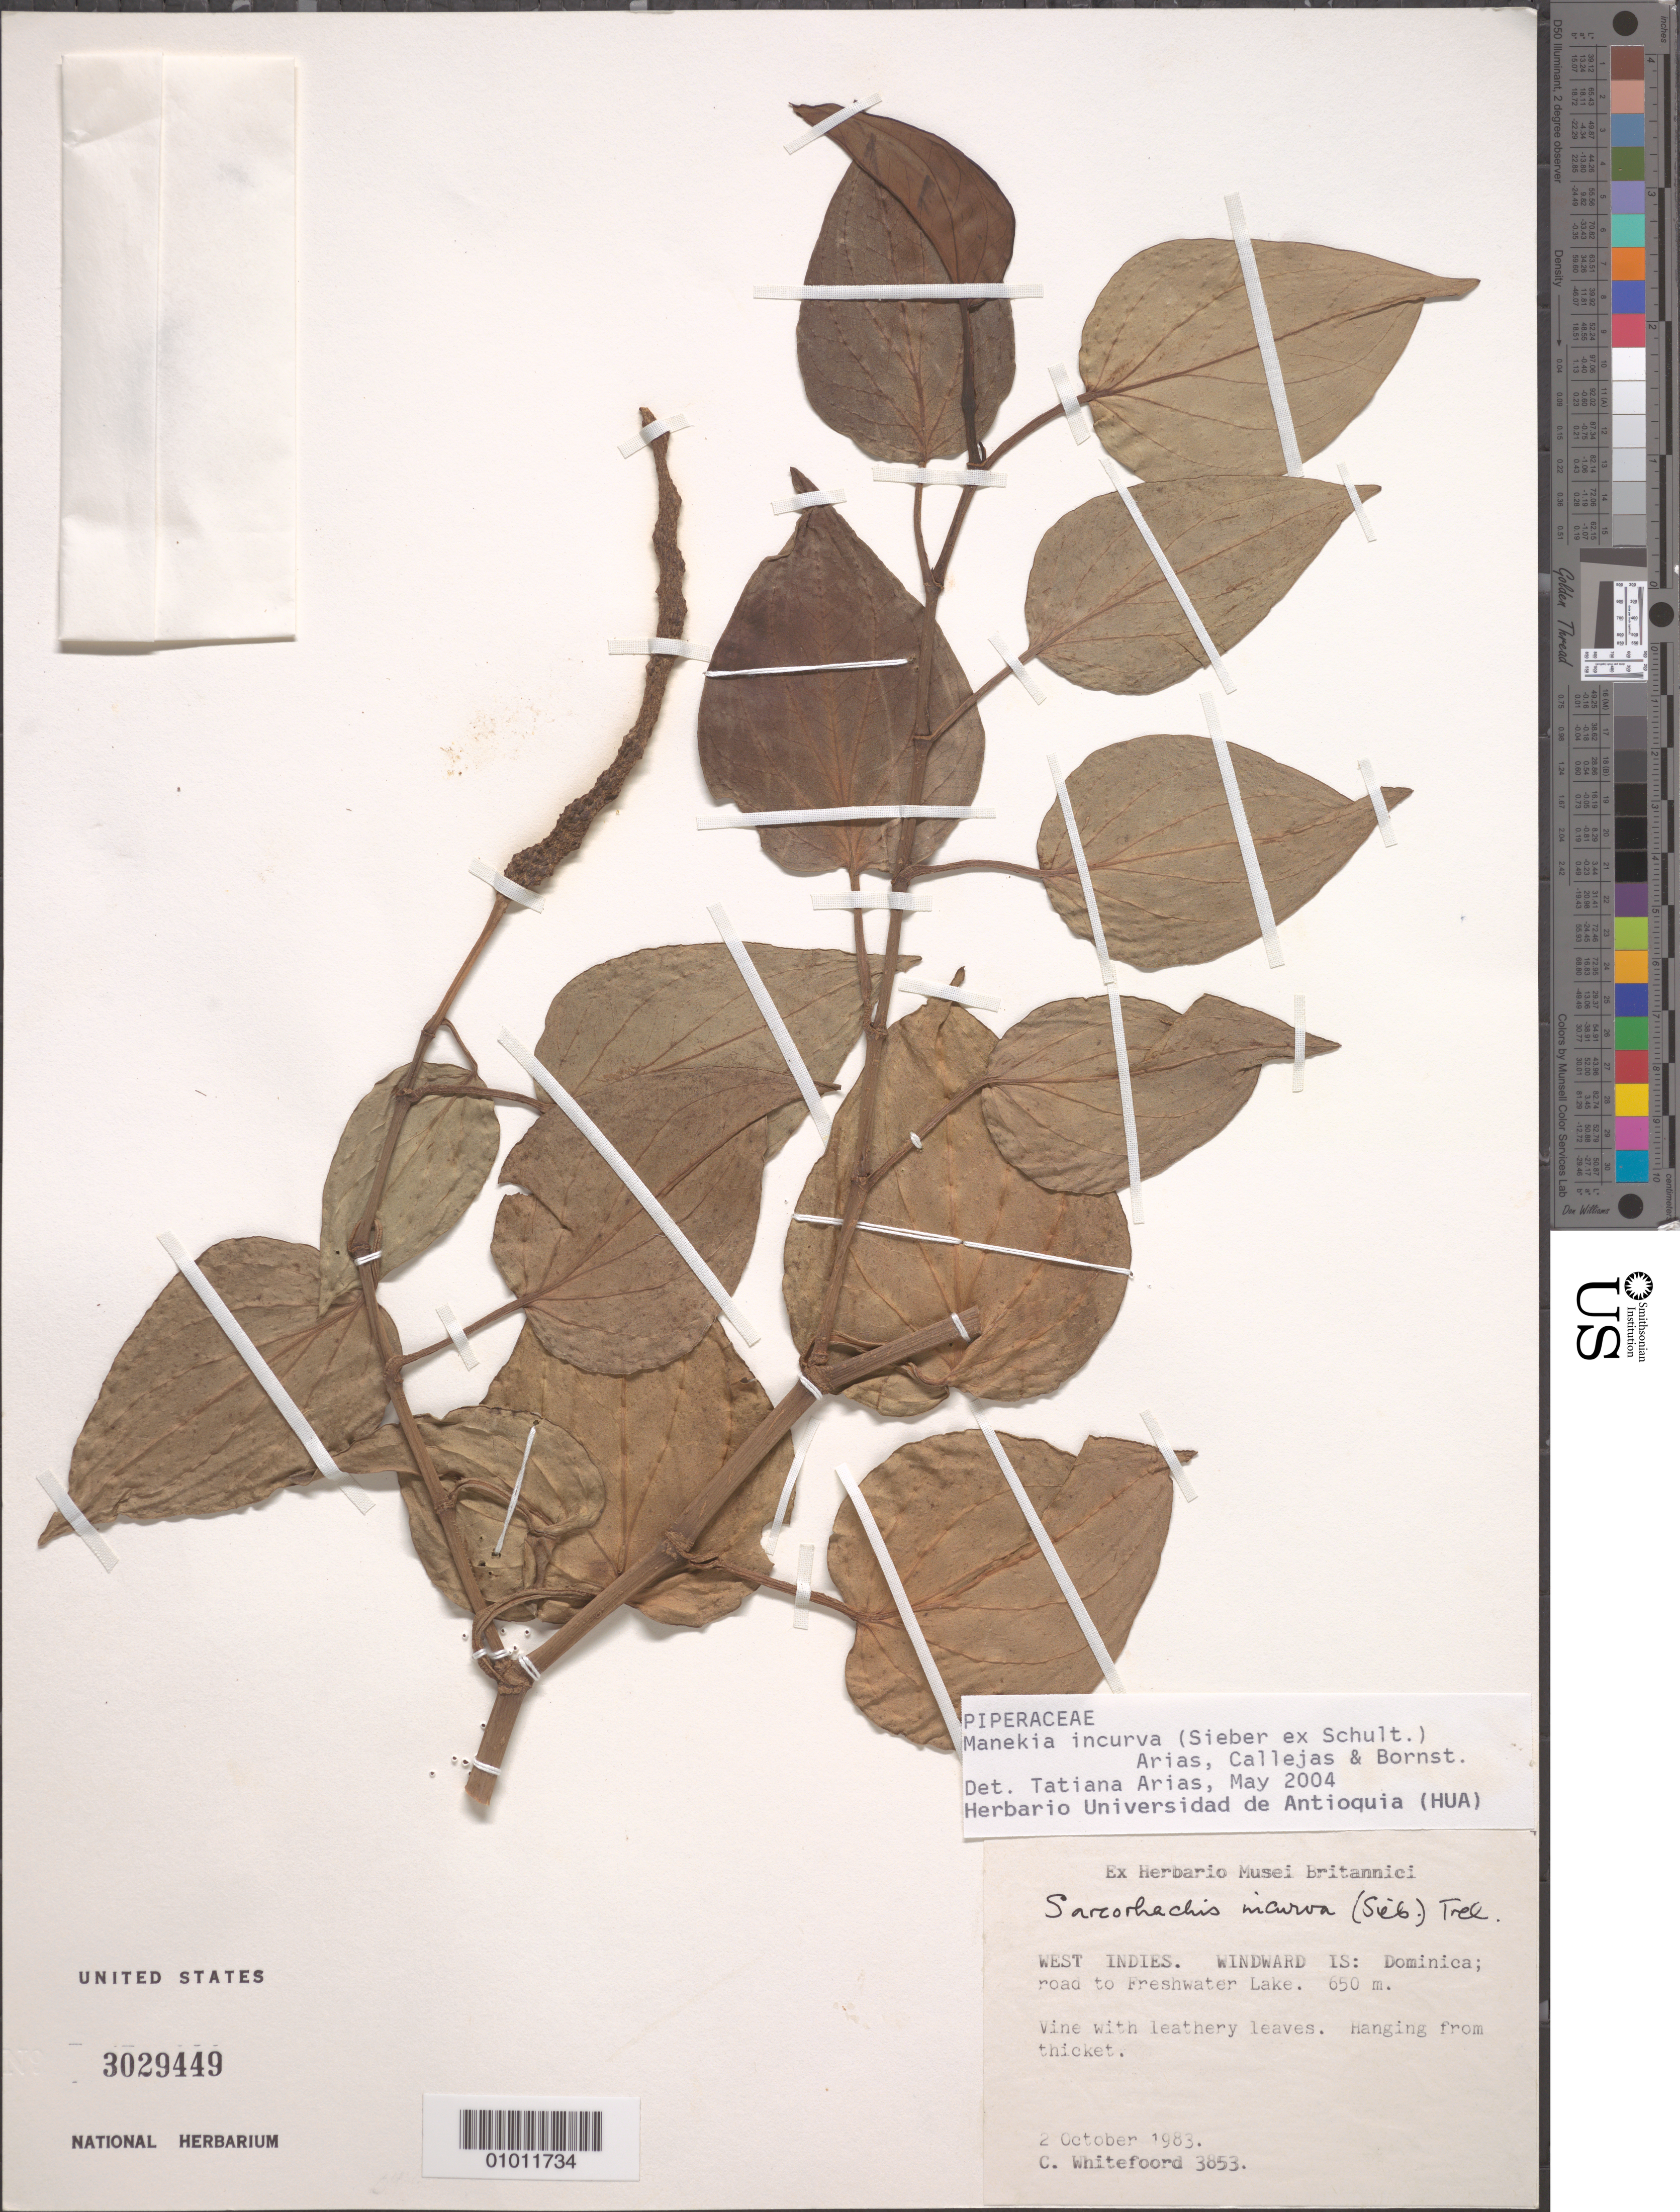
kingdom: Plantae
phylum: Tracheophyta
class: Magnoliopsida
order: Piperales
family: Piperaceae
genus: Manekia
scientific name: Manekia incurva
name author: (Sieber ex Schult.) T. Arias et al.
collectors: C. Whitefoord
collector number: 3853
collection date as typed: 02 Oct 1983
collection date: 1983-10-02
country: Dominica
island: Dominica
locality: Road to fresh water lake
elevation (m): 650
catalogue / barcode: US 3029449